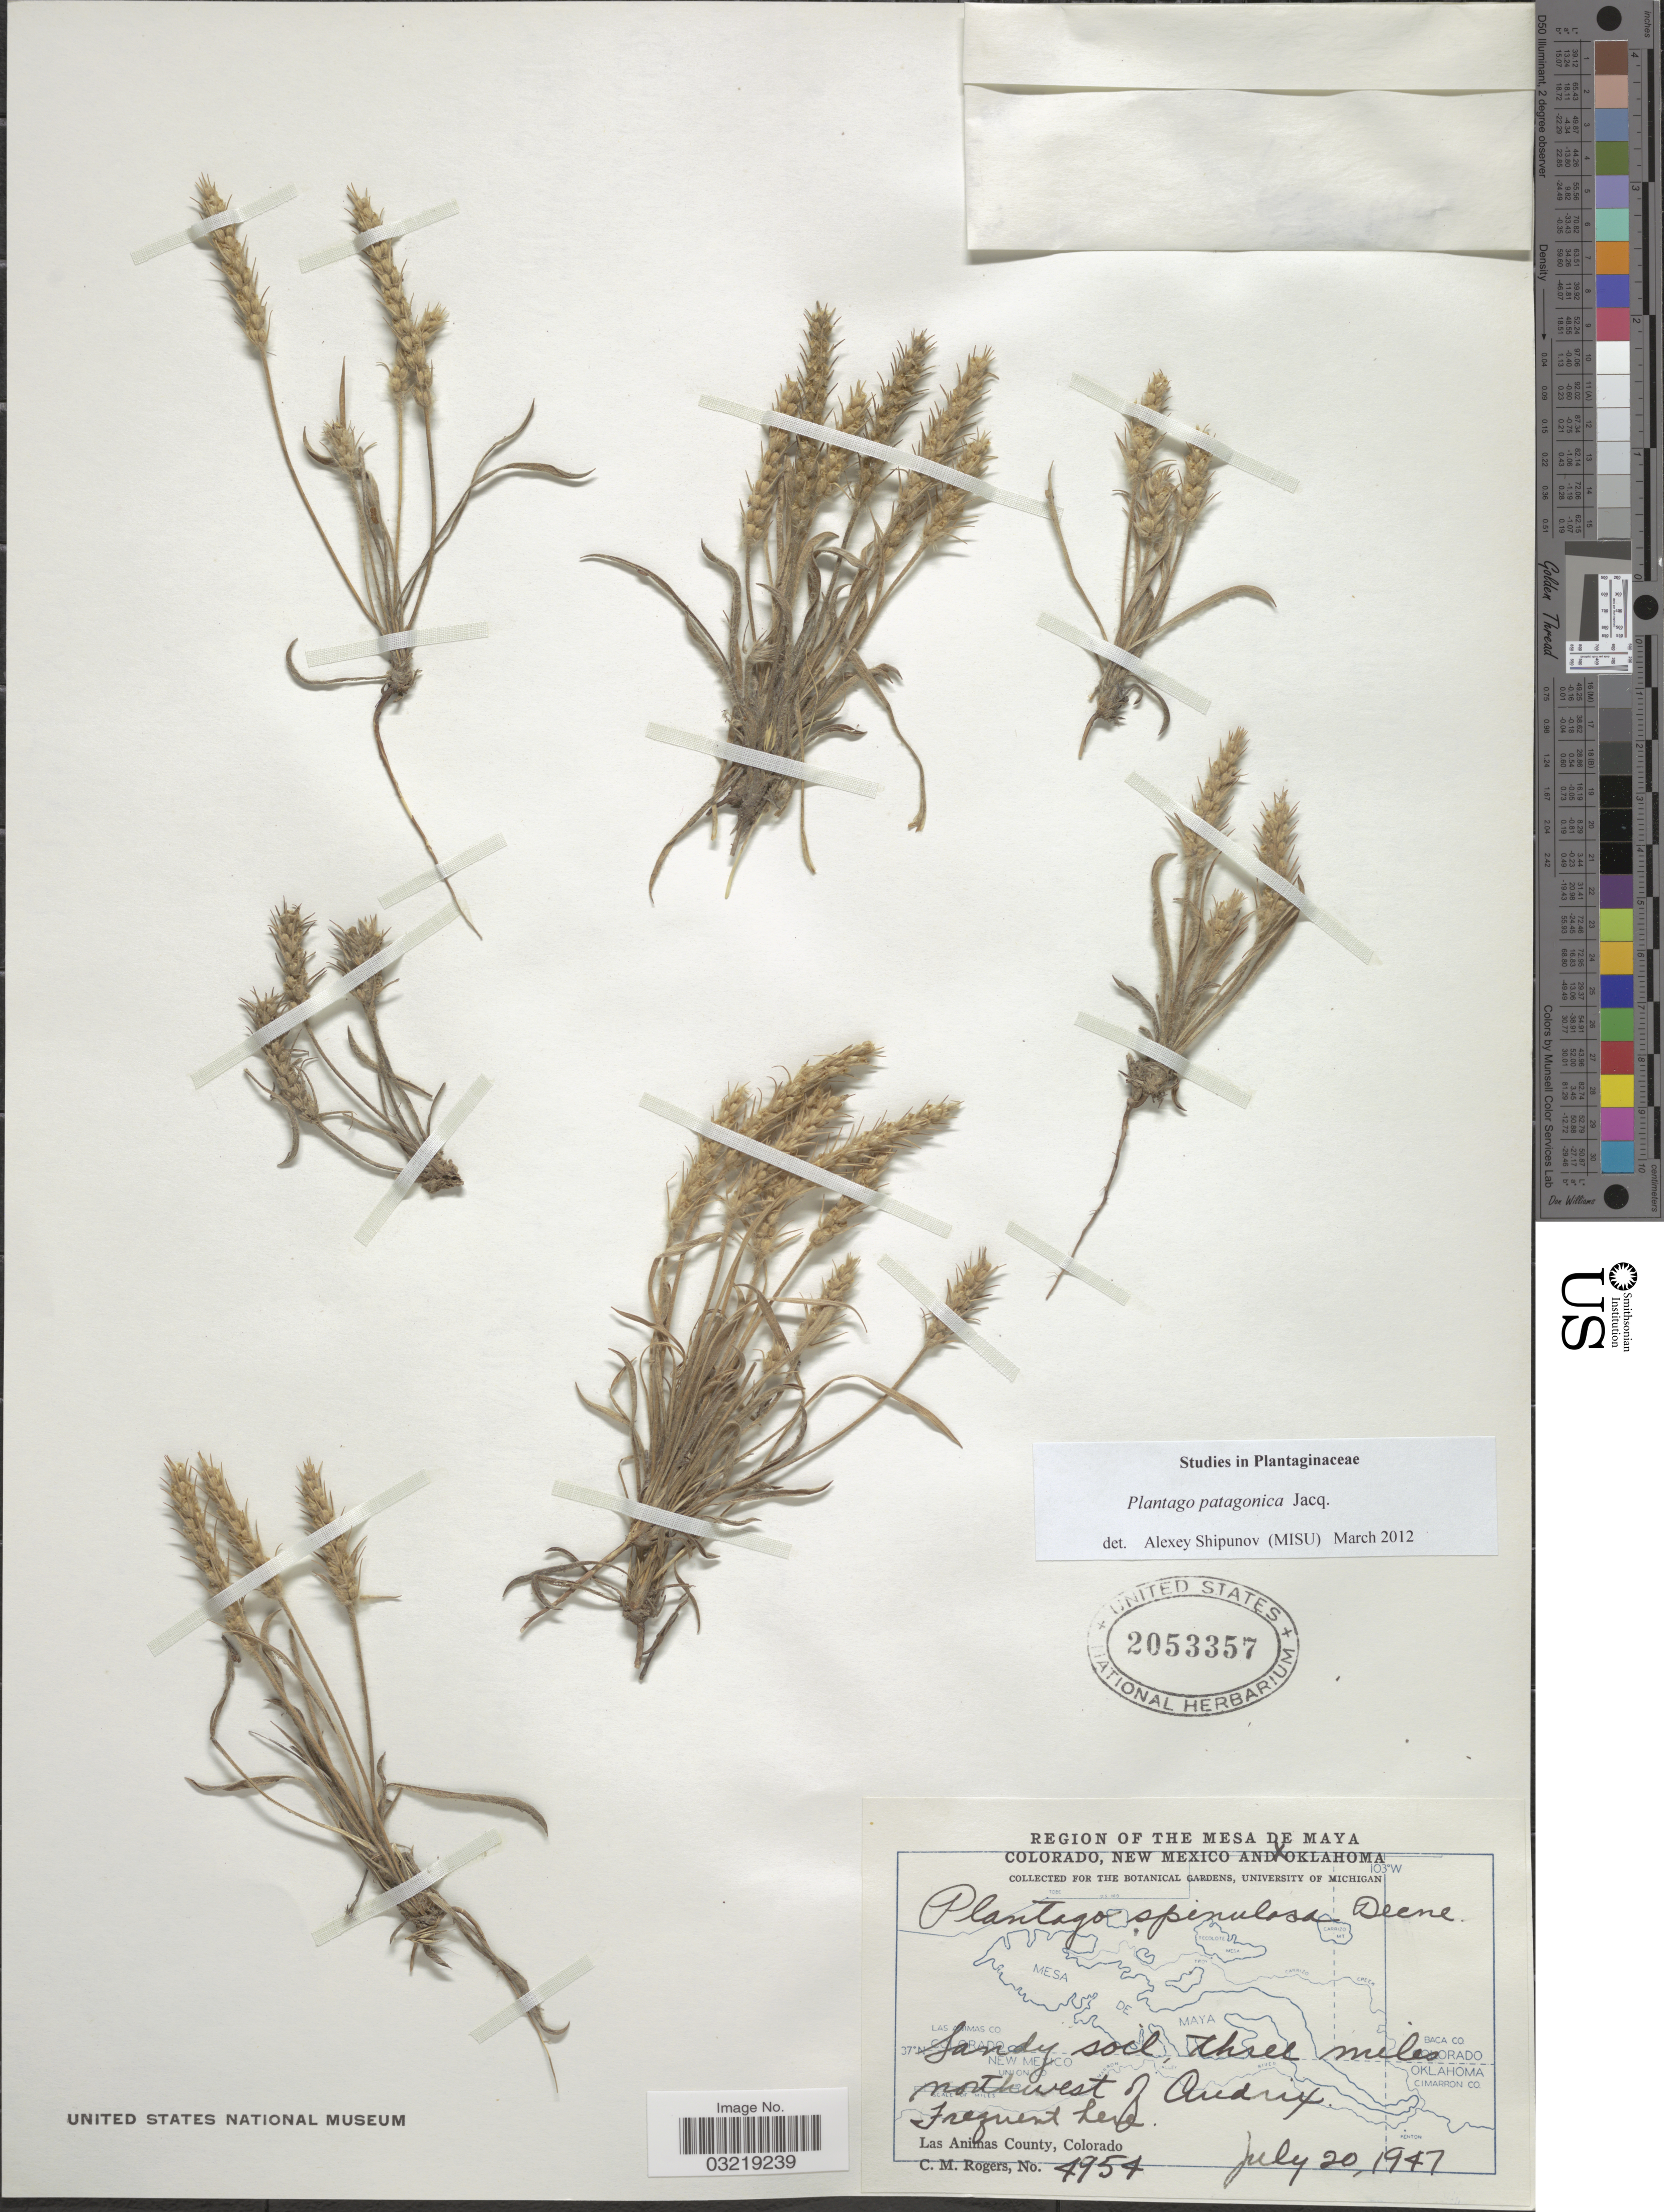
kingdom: Plantae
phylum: Tracheophyta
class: Magnoliopsida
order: Lamiales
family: Plantaginaceae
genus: Plantago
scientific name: Plantago patagonica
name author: Jacq.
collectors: C. M. Rogers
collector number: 4954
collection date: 1947-07-20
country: United States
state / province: Colorado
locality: Region of the Mesa de Maya. Three miles northwest of Andrix. Las Animas County.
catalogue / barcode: US 2053357